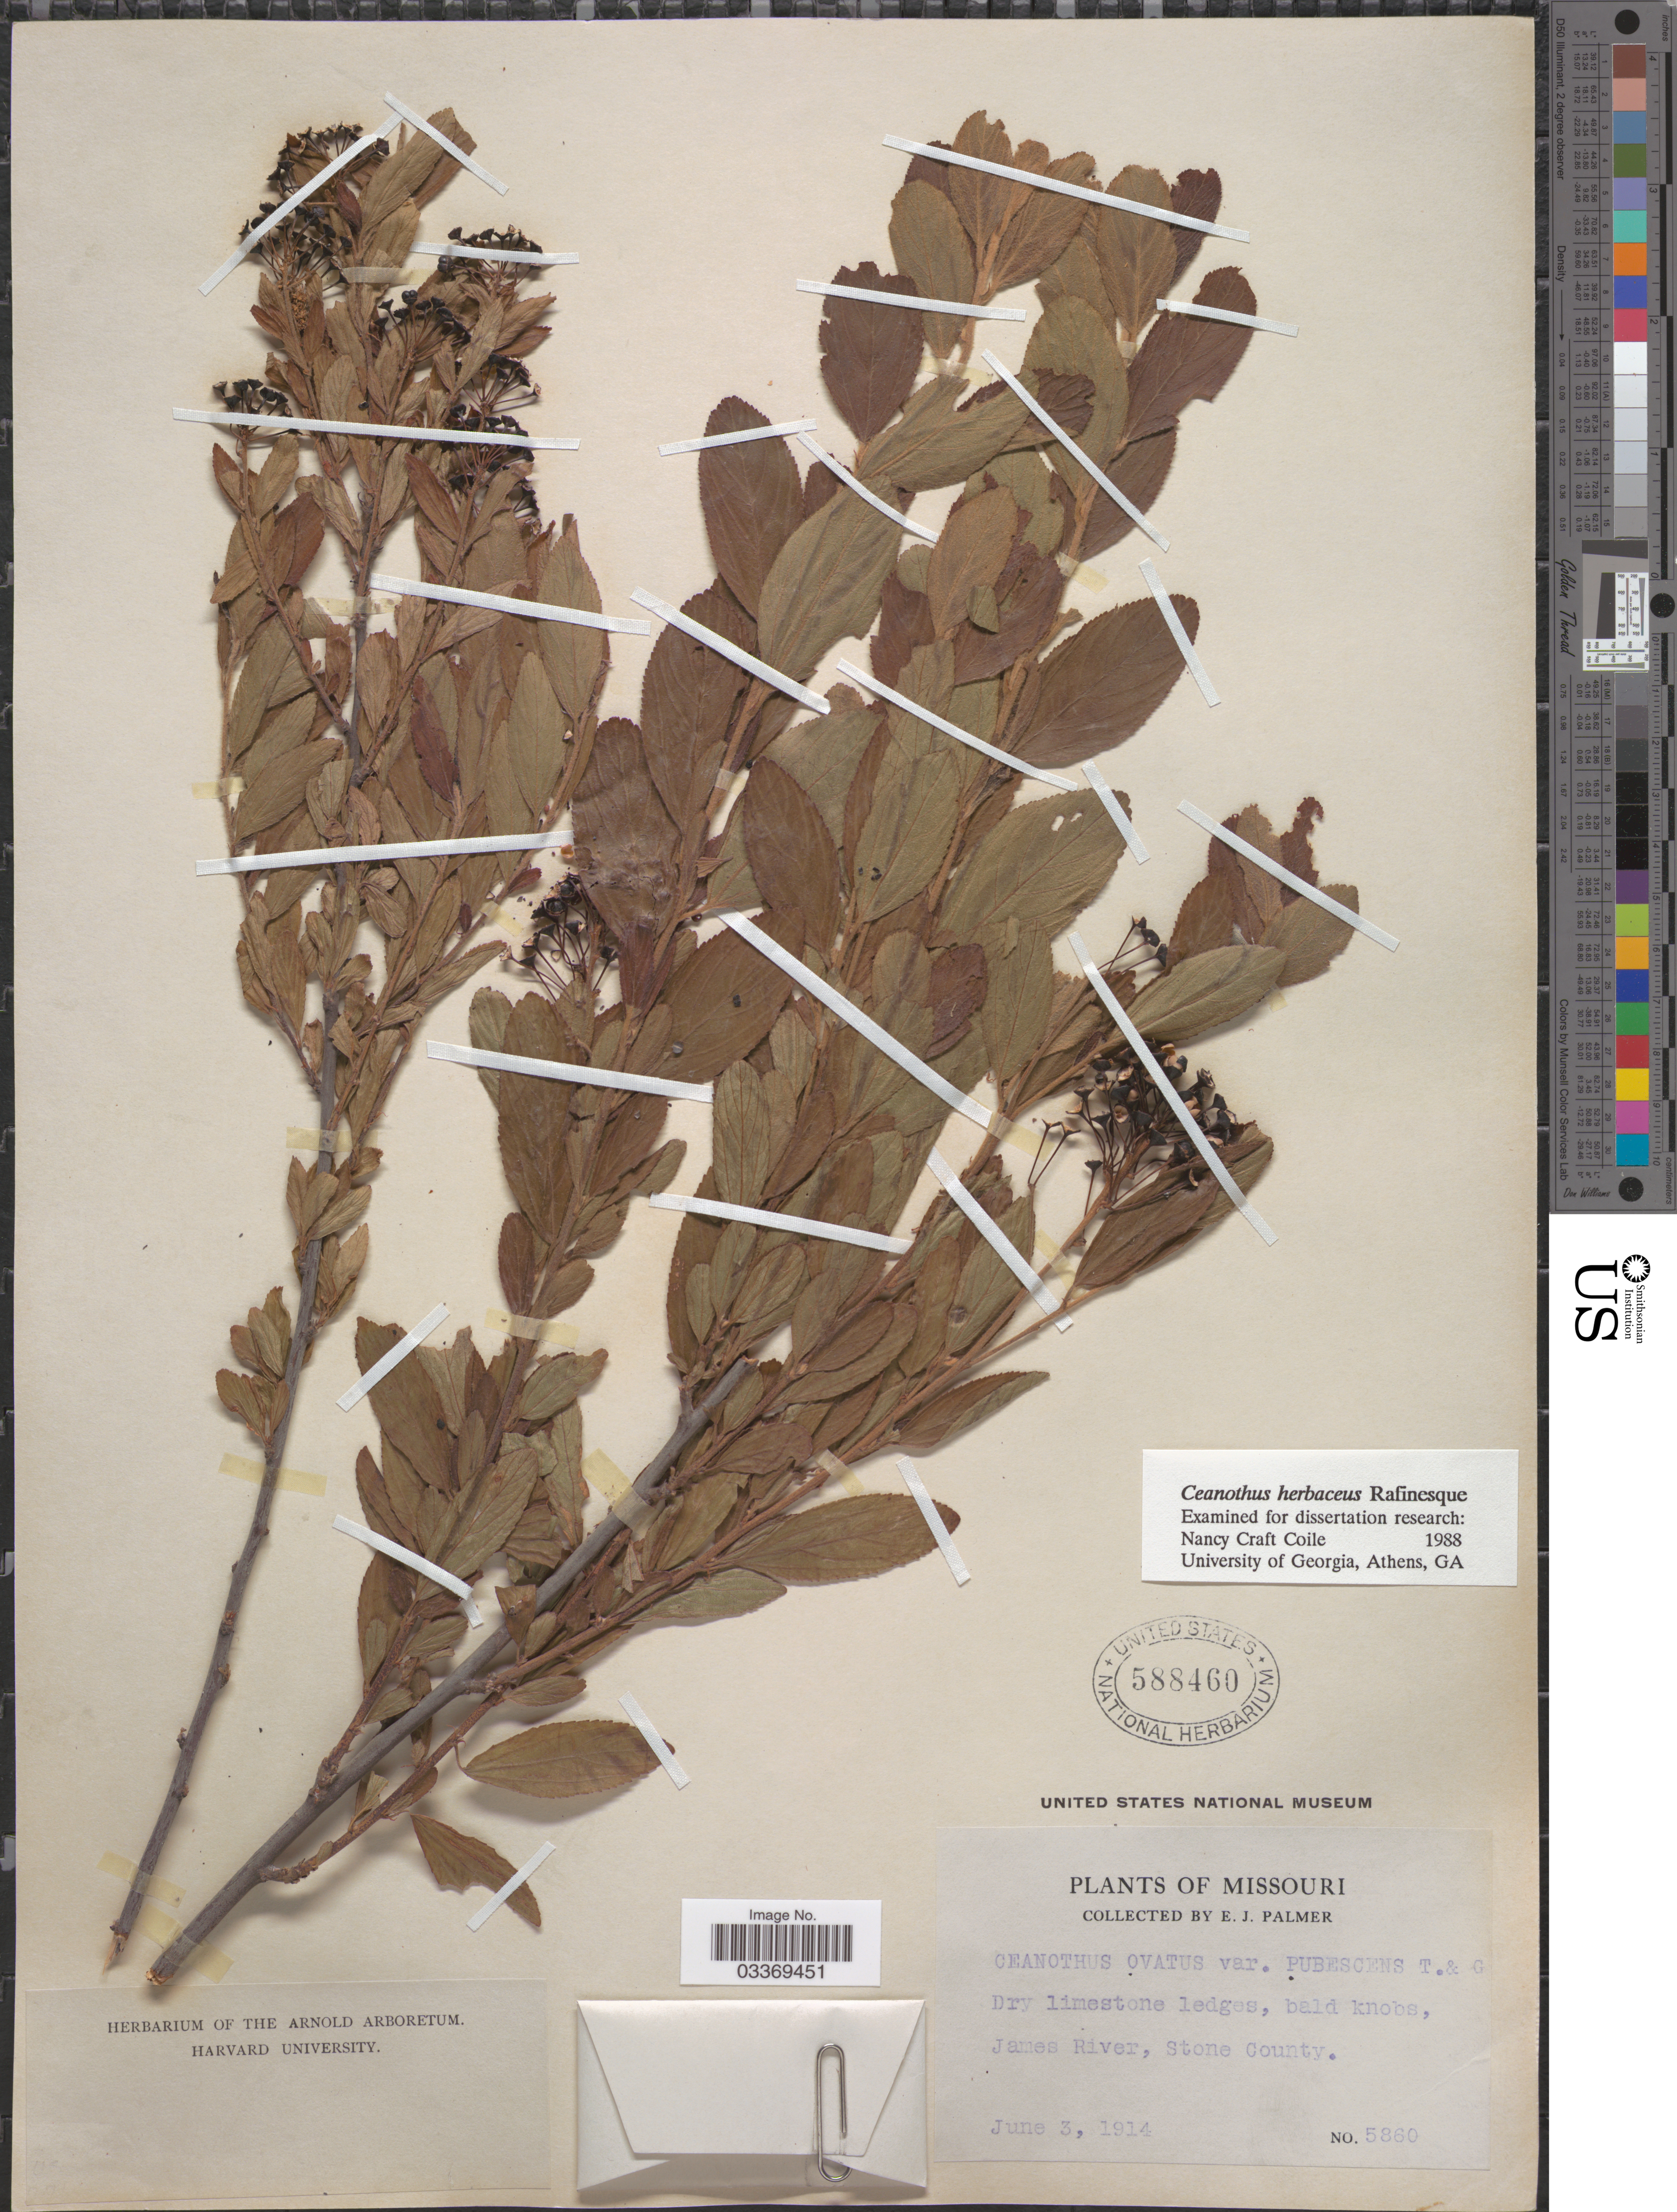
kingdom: Plantae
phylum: Tracheophyta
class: Magnoliopsida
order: Rosales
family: Rhamnaceae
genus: Ceanothus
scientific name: Ceanothus ovatus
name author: Desf.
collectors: E. J. Palmer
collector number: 5860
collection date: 1914-06-03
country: United States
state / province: Missouri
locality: James River, Stone County.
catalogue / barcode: US 588460